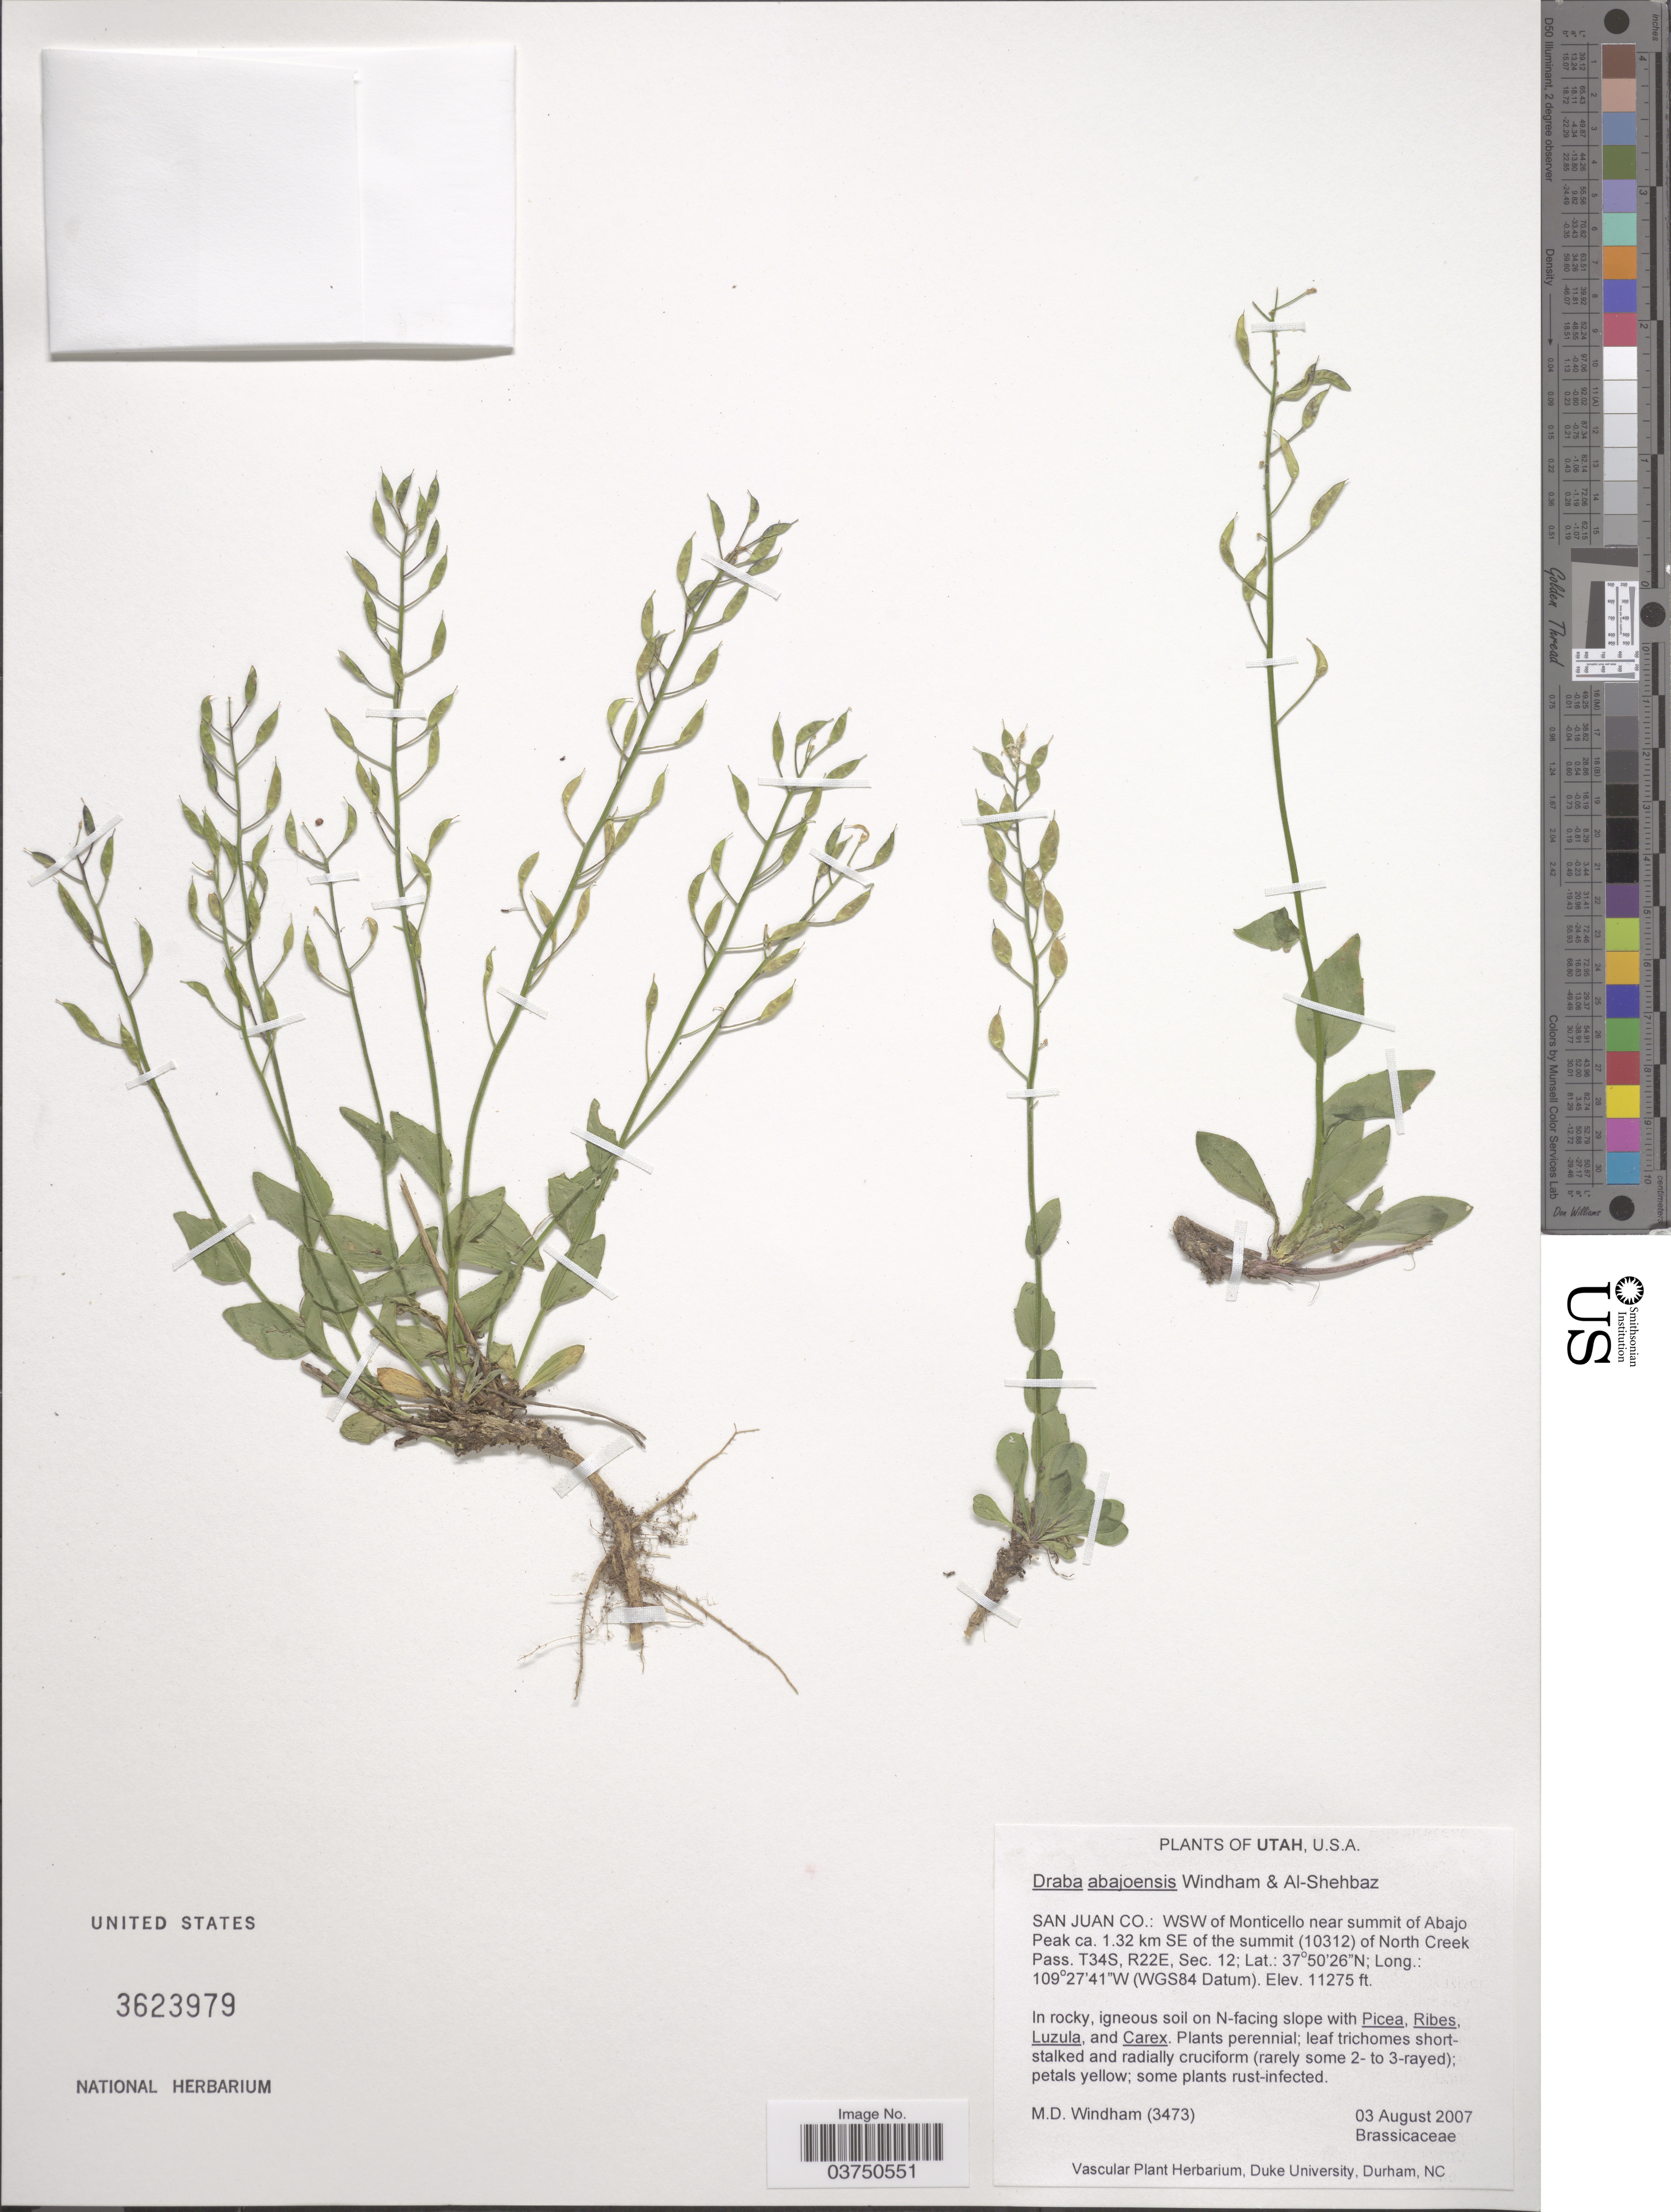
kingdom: Plantae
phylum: Tracheophyta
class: Magnoliopsida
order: Brassicales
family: Brassicaceae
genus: Draba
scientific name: Draba abajoensis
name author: Windham & Al-Shehbaz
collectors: M. Windham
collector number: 3473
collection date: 2007-08-03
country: United States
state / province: Utah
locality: San Juan Co.: WSW of Monticello near summit of Abajo Peak ca. 1.32 km SE of the summit (10312) of North Creek Pass. T34S, R22E, Sec. 12. In rocky, igneous soil on N-facing slope.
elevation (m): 3437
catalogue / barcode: US 3623979